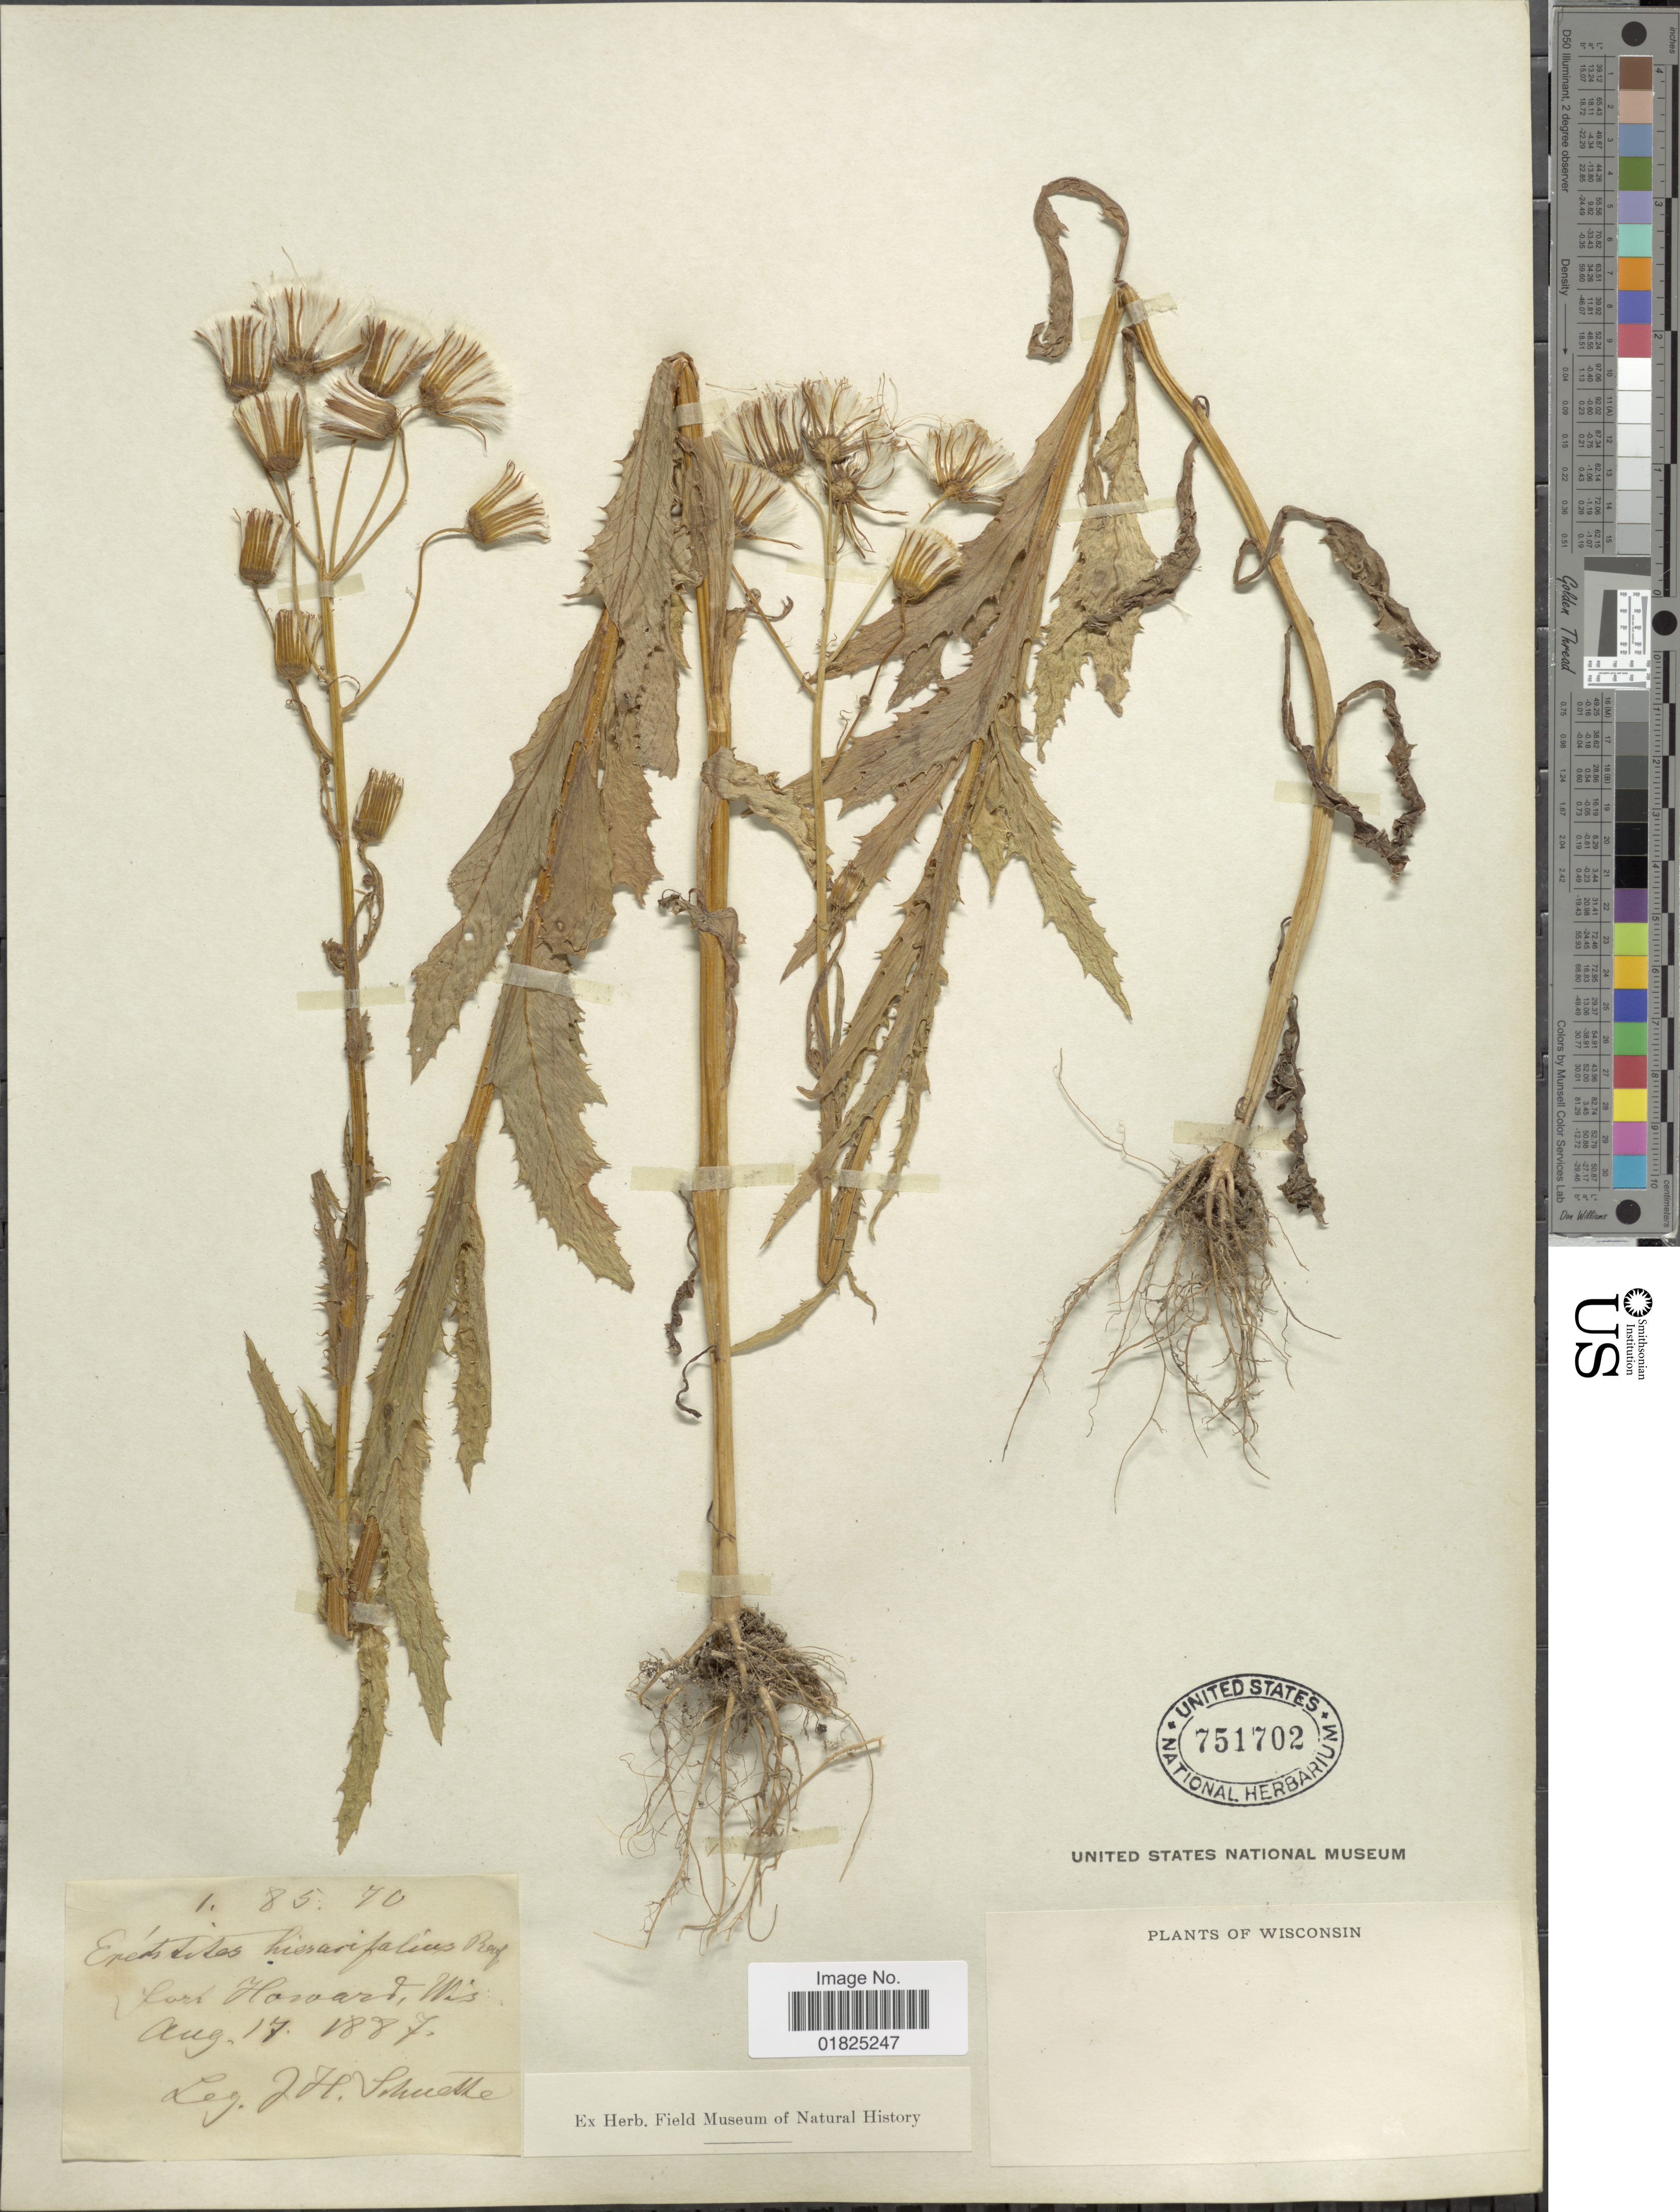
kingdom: Plantae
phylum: Tracheophyta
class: Magnoliopsida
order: Asterales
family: Asteraceae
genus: Erechtites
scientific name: Erechtites hieraciifolius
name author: (L.) Raf. ex DC.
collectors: J. H. Schuette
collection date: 1887-08-17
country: United States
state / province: Wisconsin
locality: Fort Howard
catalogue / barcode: US 751702